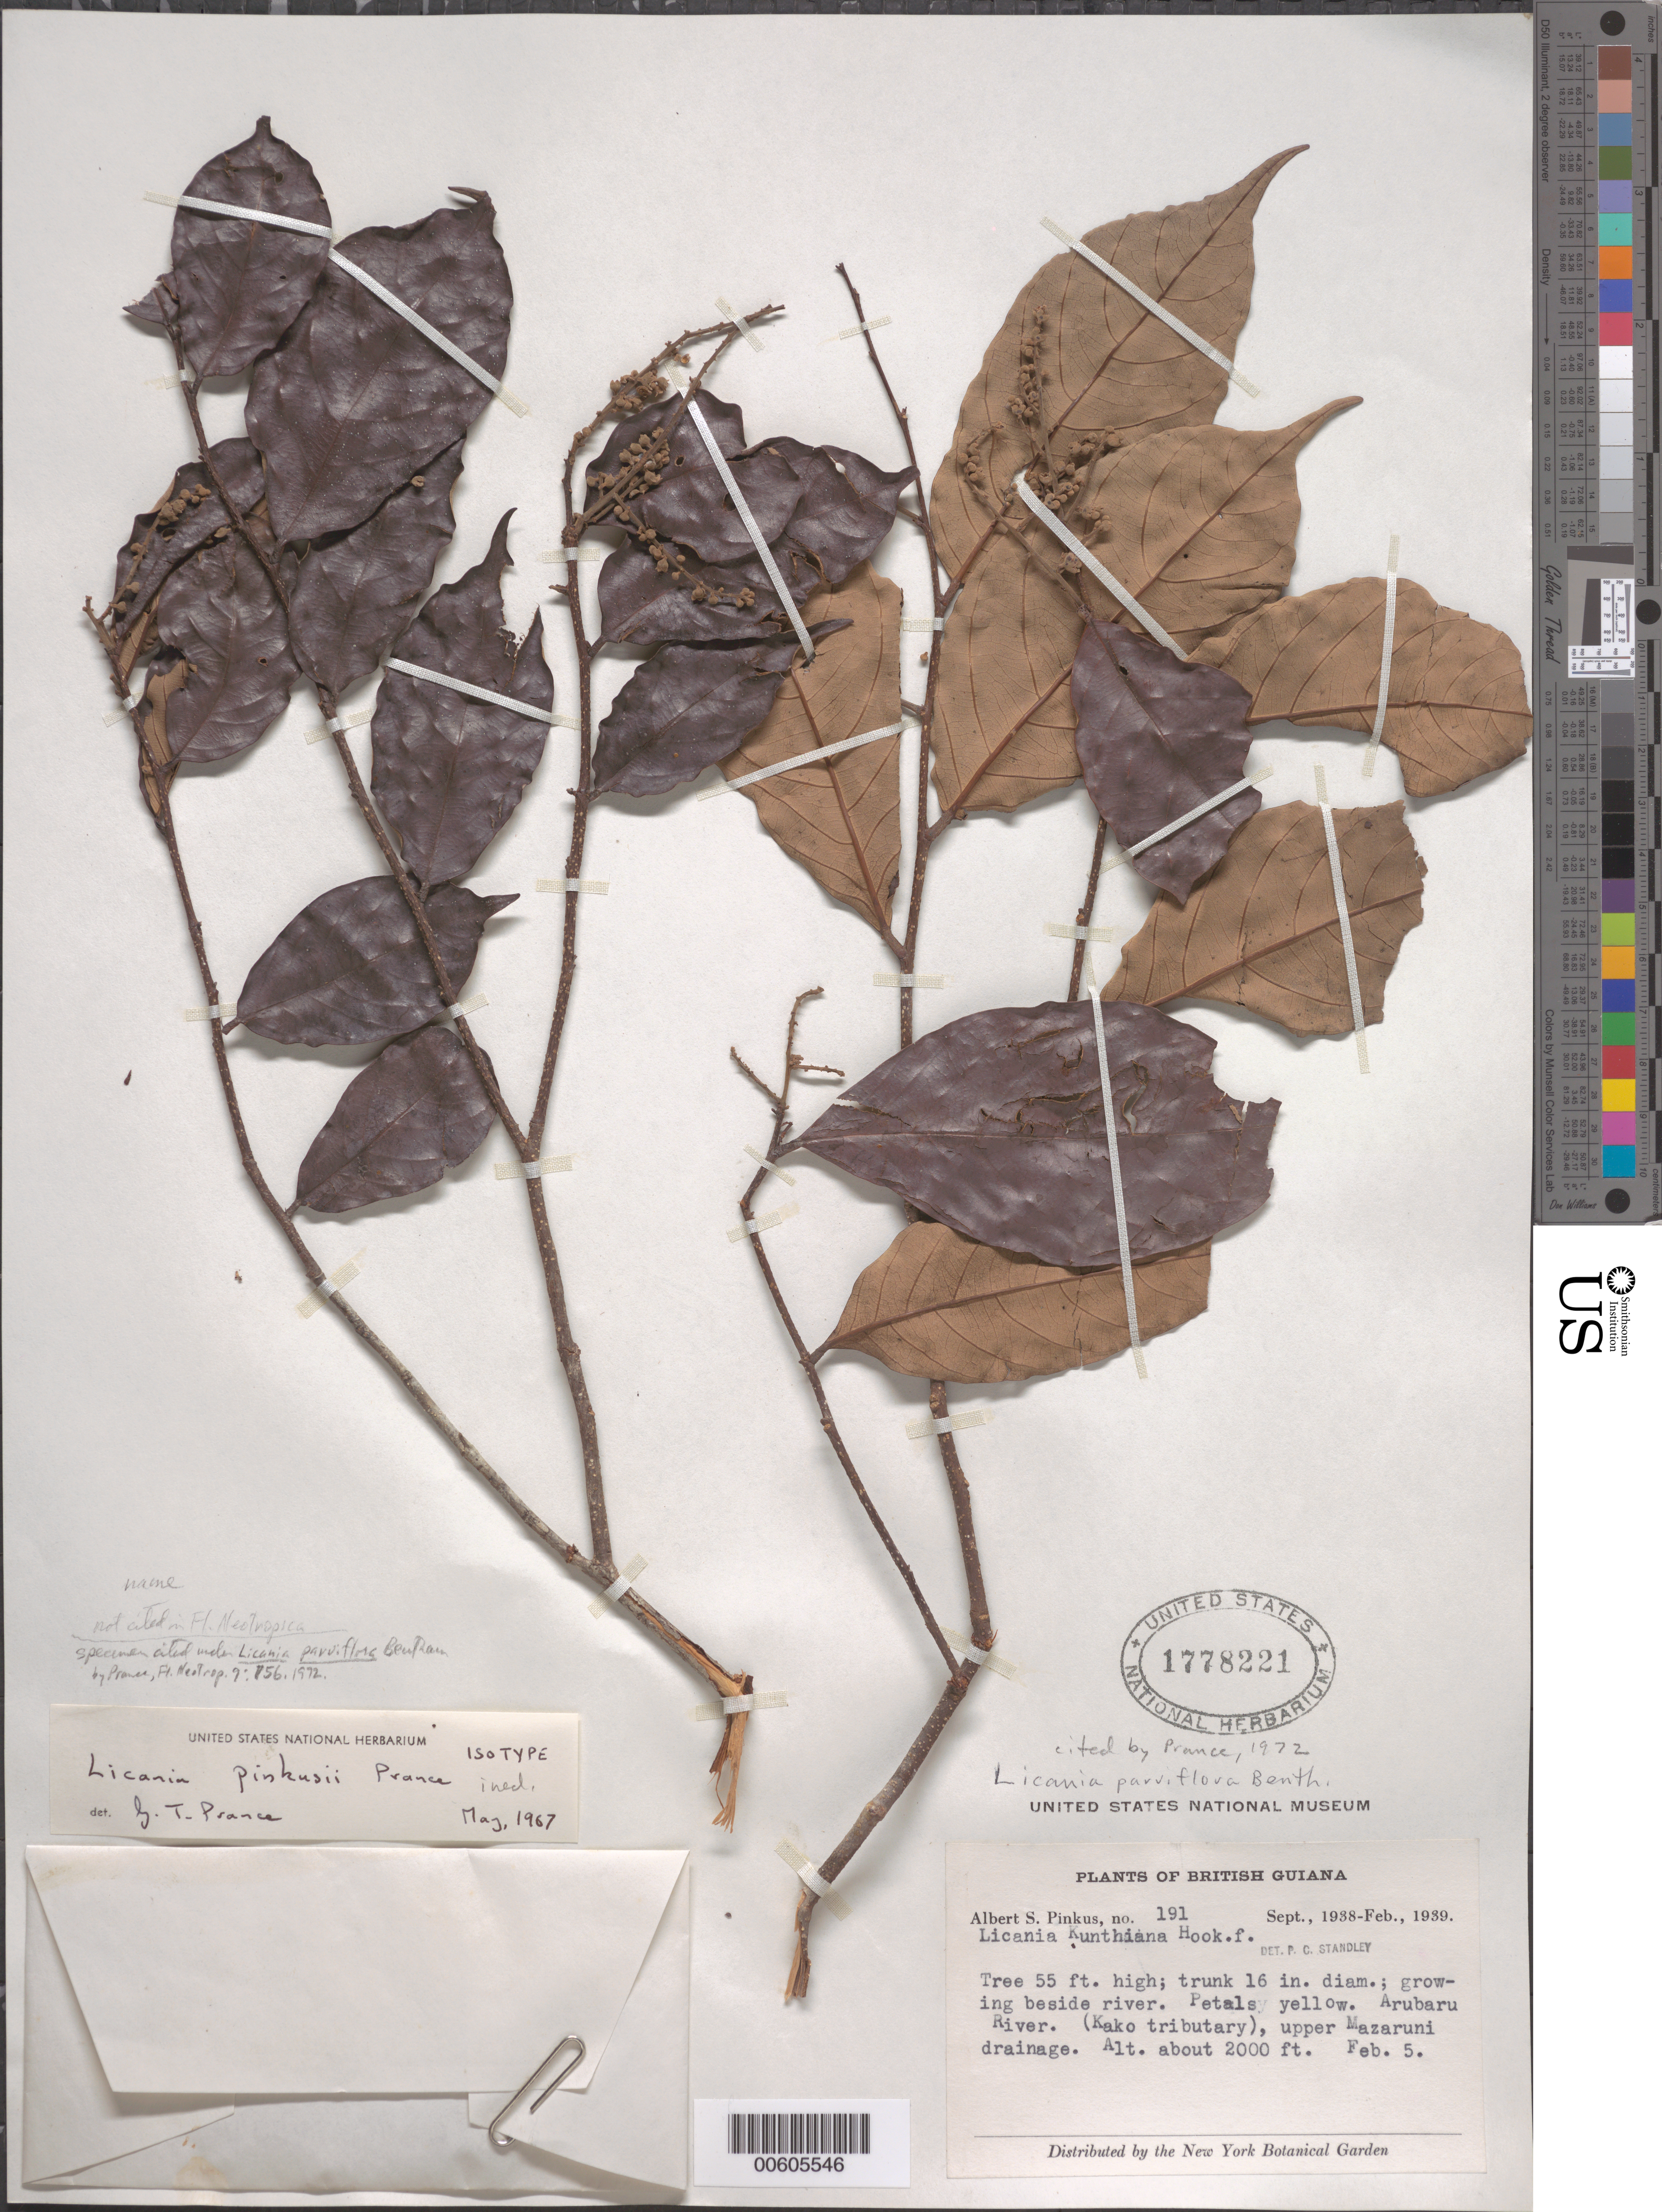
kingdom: Plantae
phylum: Tracheophyta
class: Magnoliopsida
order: Malpighiales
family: Chrysobalanaceae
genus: Licania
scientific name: Licania parviflora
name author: Benth.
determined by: Prance, G. T.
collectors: A. Pinkus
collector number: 191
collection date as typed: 5-Feb-39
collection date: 1939-02-05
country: Guyana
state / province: Cuyuni-Mazaruni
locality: Arabaru R. (Kako trib.), upper Mazaruni drainage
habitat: Beside river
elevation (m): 610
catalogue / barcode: US 1778221